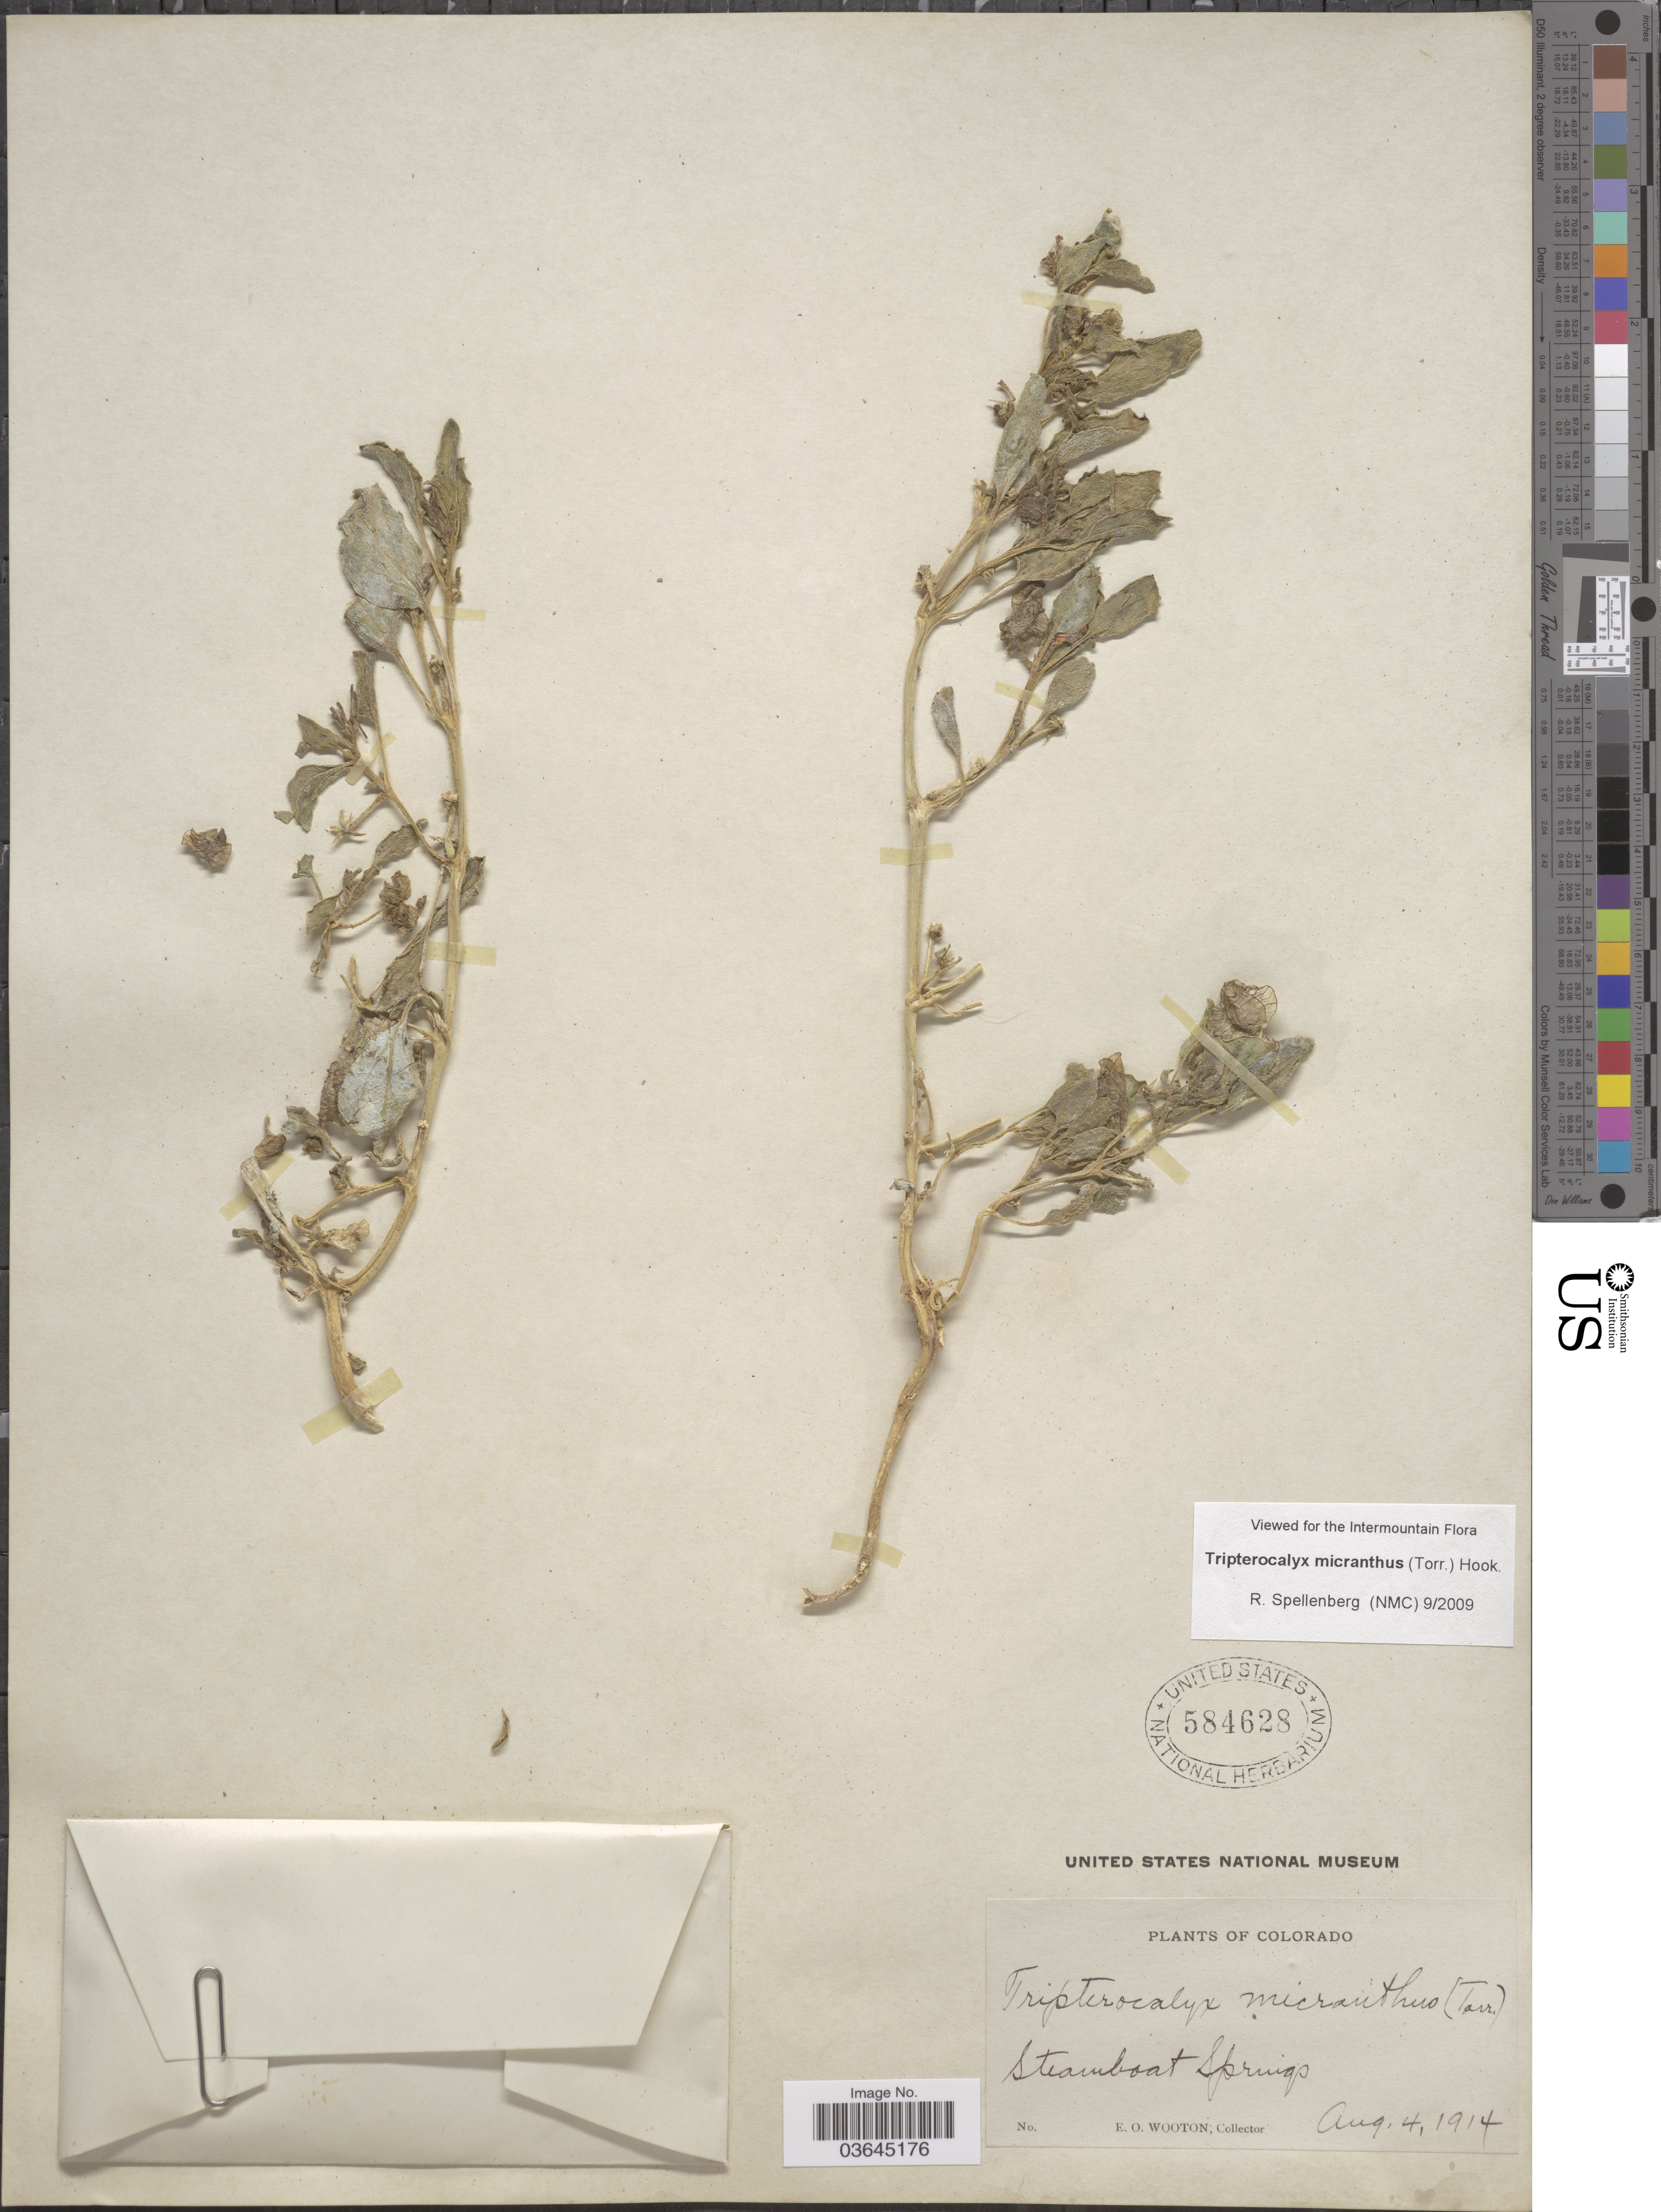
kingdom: Plantae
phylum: Tracheophyta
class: Magnoliopsida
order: Caryophyllales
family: Nyctaginaceae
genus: Tripterocalyx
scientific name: Tripterocalyx micranthus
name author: (Torr.) Hook.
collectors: E. O. Wooton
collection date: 1914-08-04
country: United States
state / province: Colorado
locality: Steamboat Springs.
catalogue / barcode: US 584628